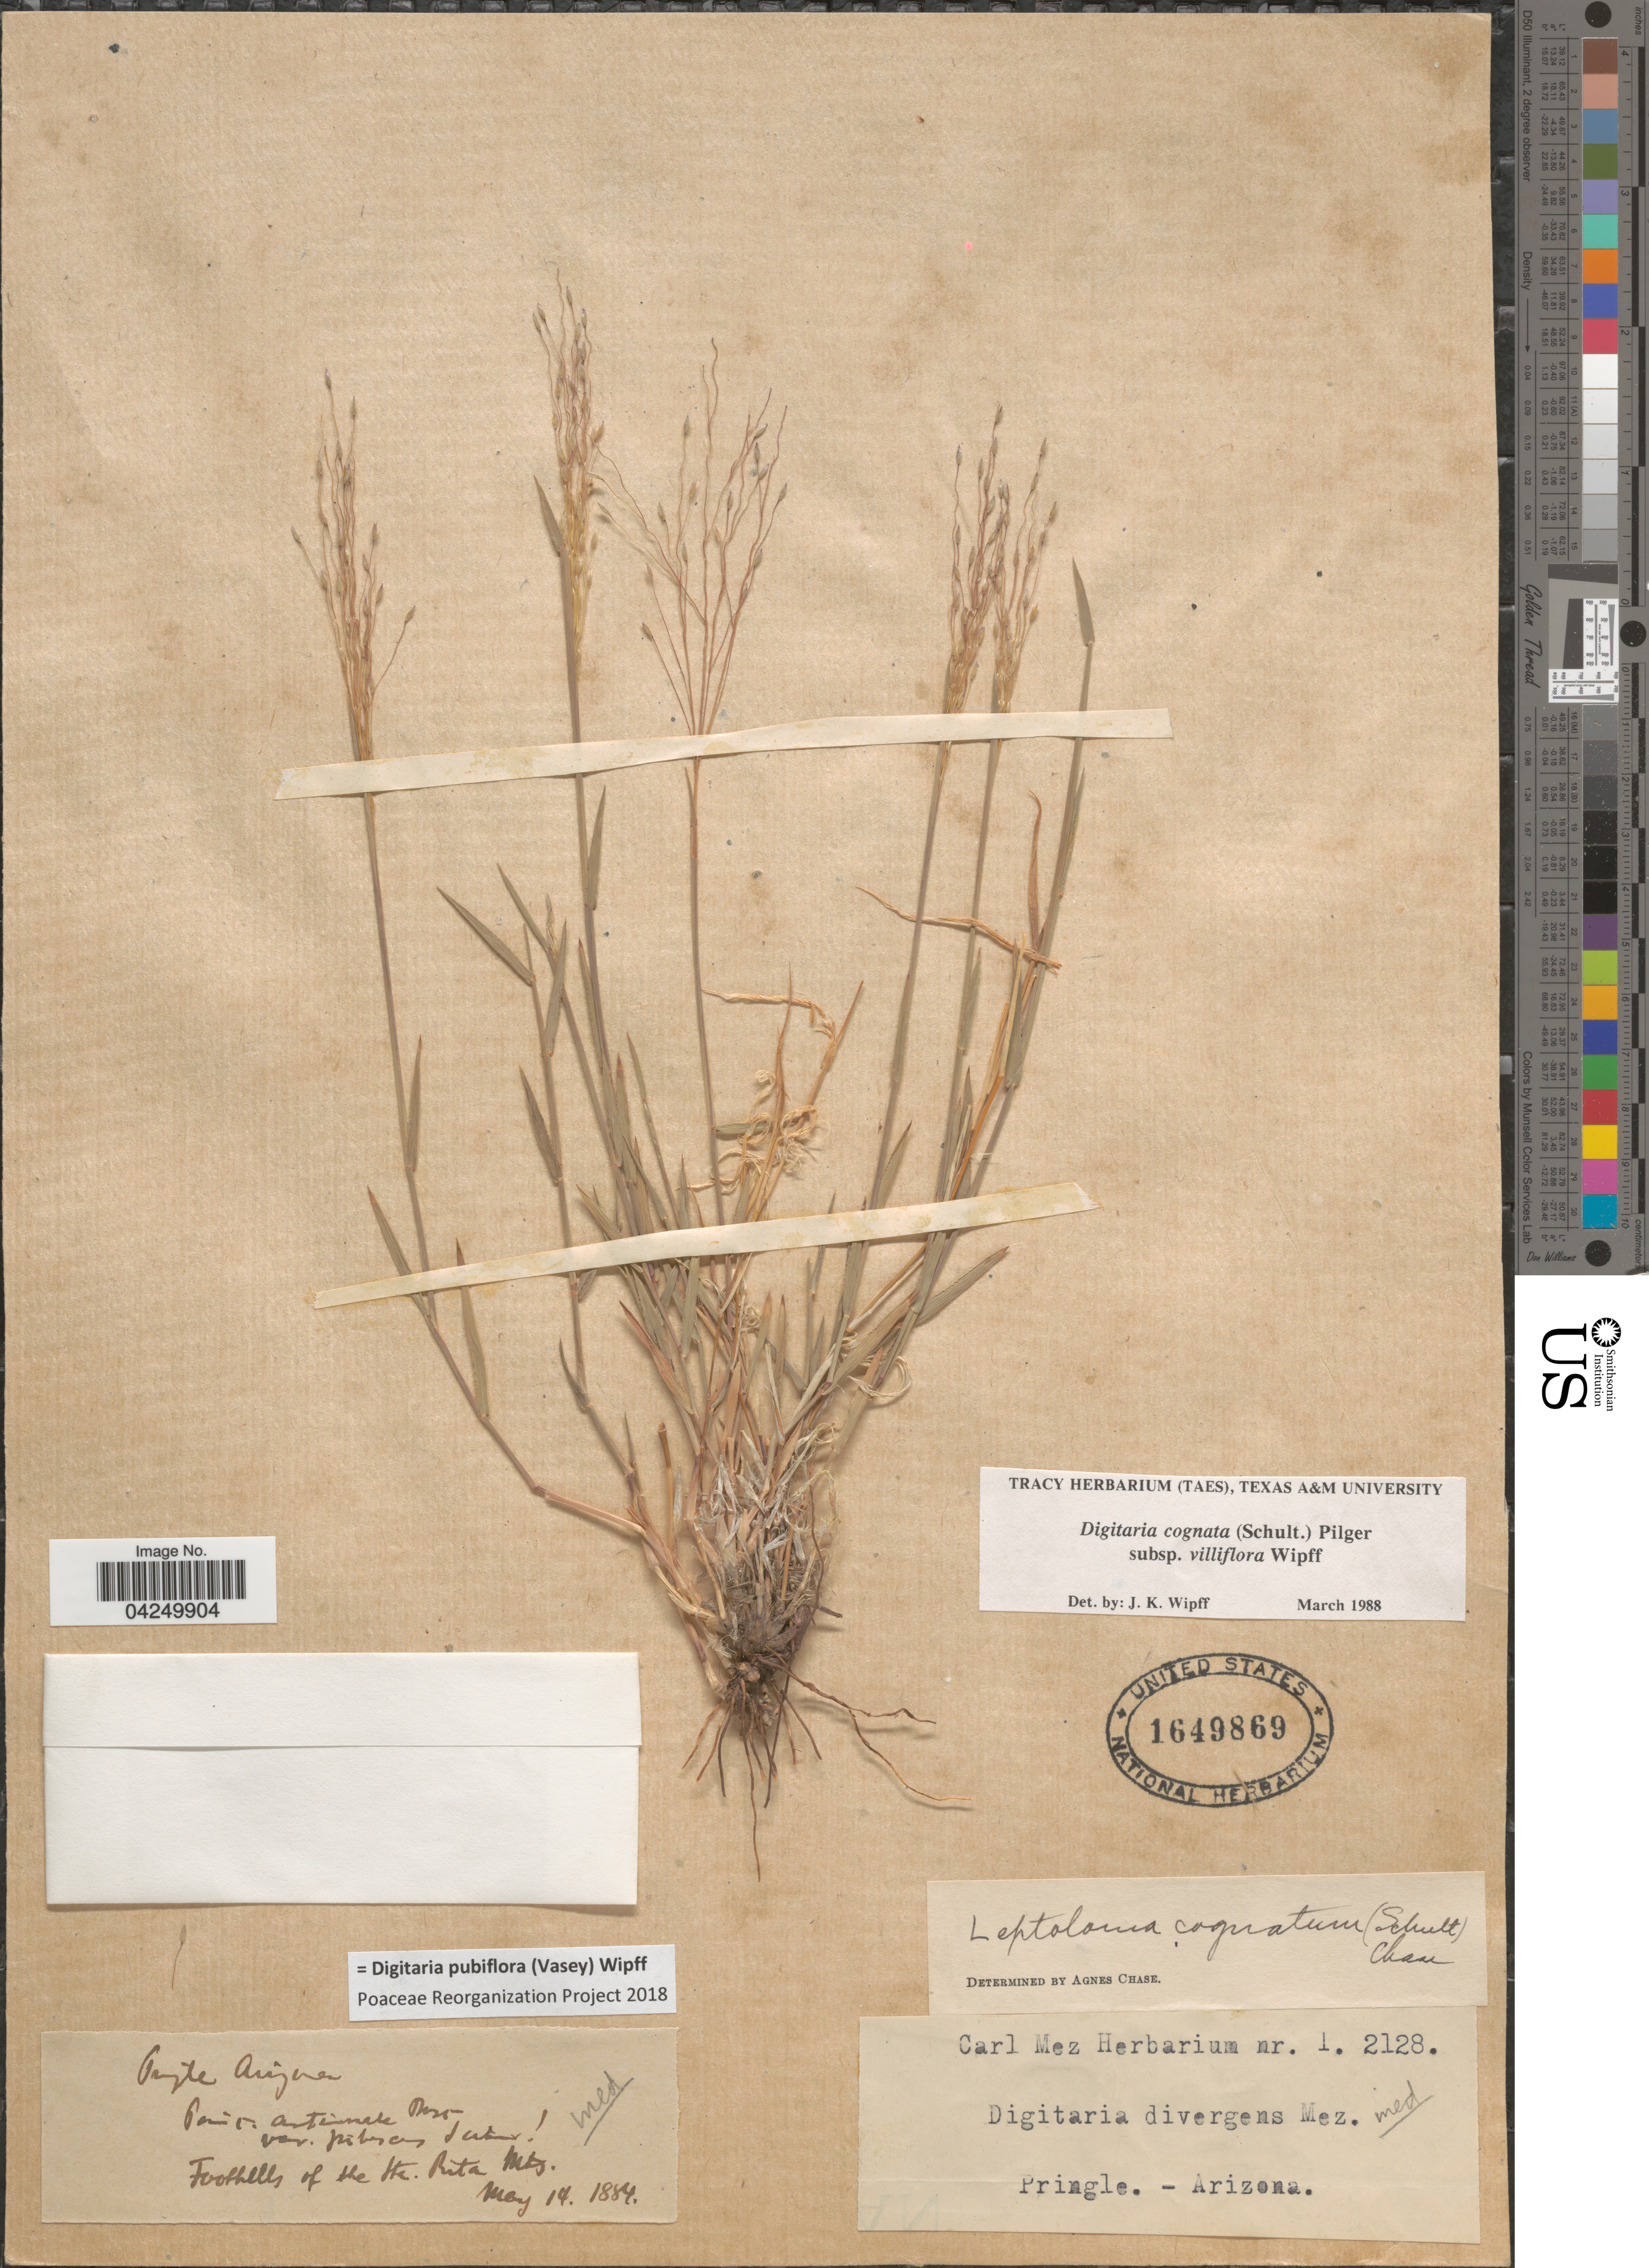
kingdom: Plantae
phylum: Tracheophyta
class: Liliopsida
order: Poales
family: Poaceae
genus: Digitaria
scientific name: Digitaria pubiflora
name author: (Vasey) Wipff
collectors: -- Pringle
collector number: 2128?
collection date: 1884-05-14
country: United States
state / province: Arizona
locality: Foothills of the Sta. Rita Mts.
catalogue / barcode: US 1649869